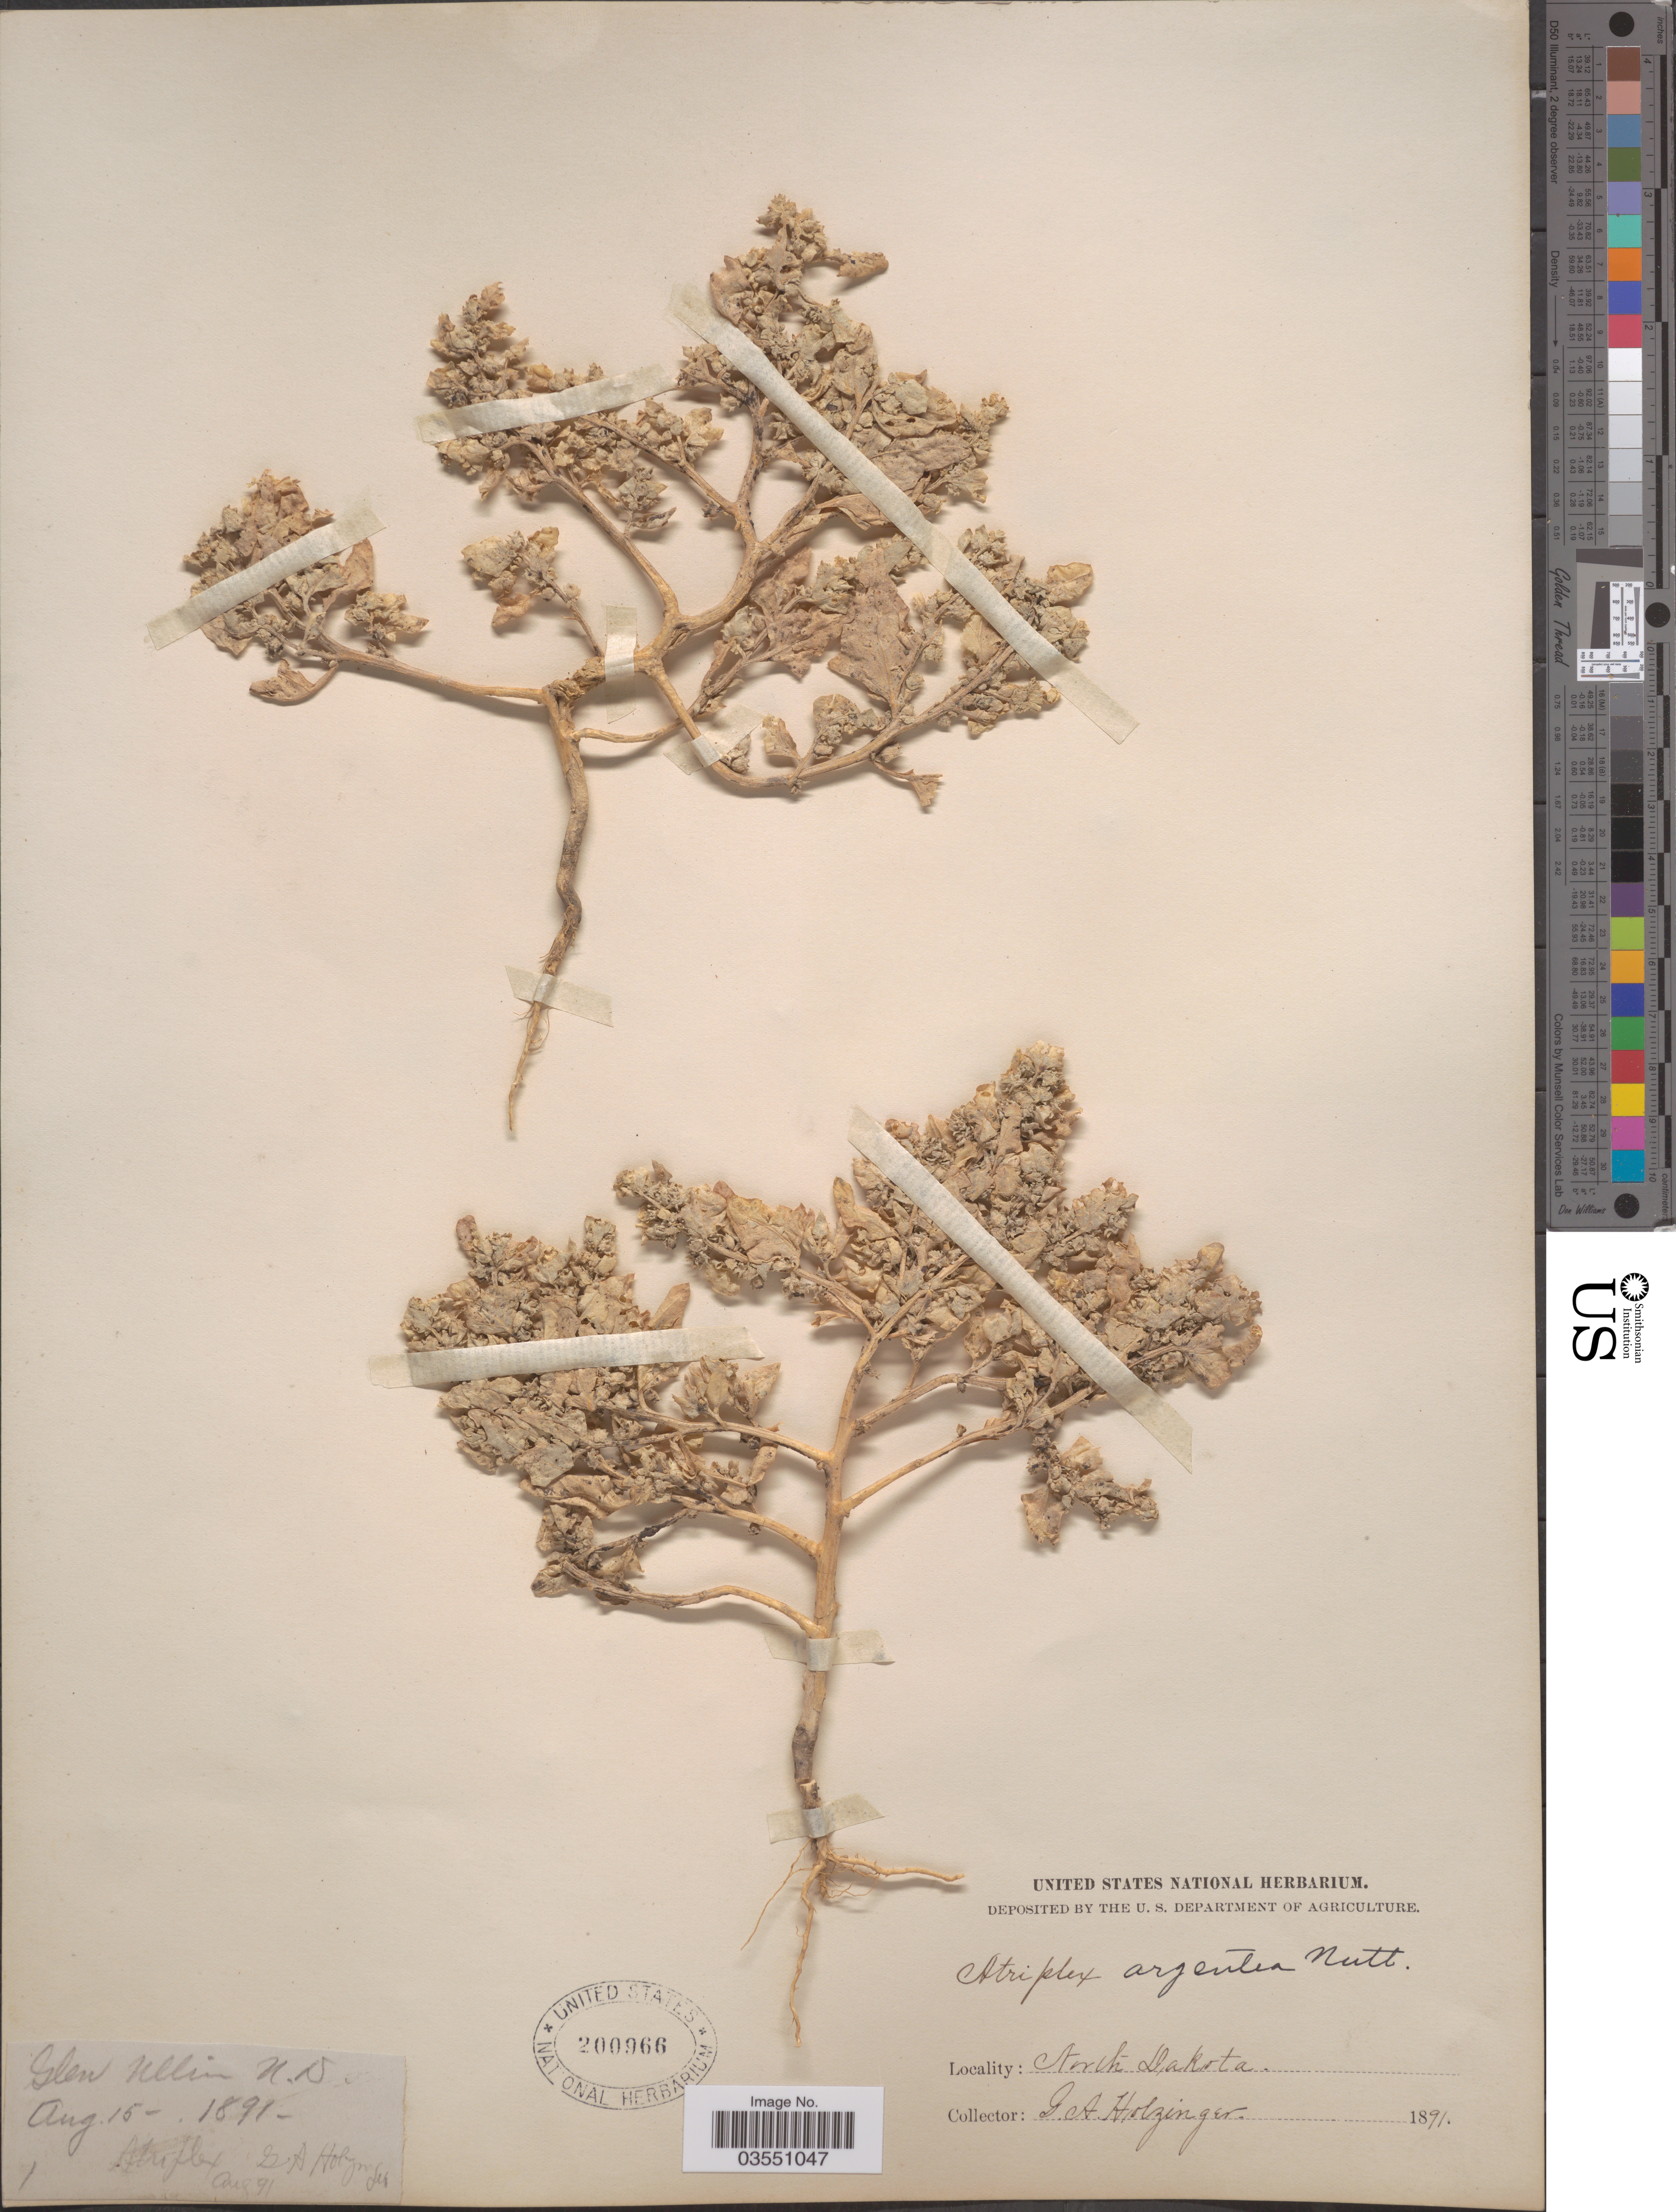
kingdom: Plantae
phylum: Tracheophyta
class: Magnoliopsida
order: Caryophyllales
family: Amaranthaceae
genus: Atriplex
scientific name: Atriplex argentea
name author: Nutt.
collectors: G. A. Holzinger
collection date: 1891-08-15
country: United States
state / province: North Dakota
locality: Glen Ullin.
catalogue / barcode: US 200966